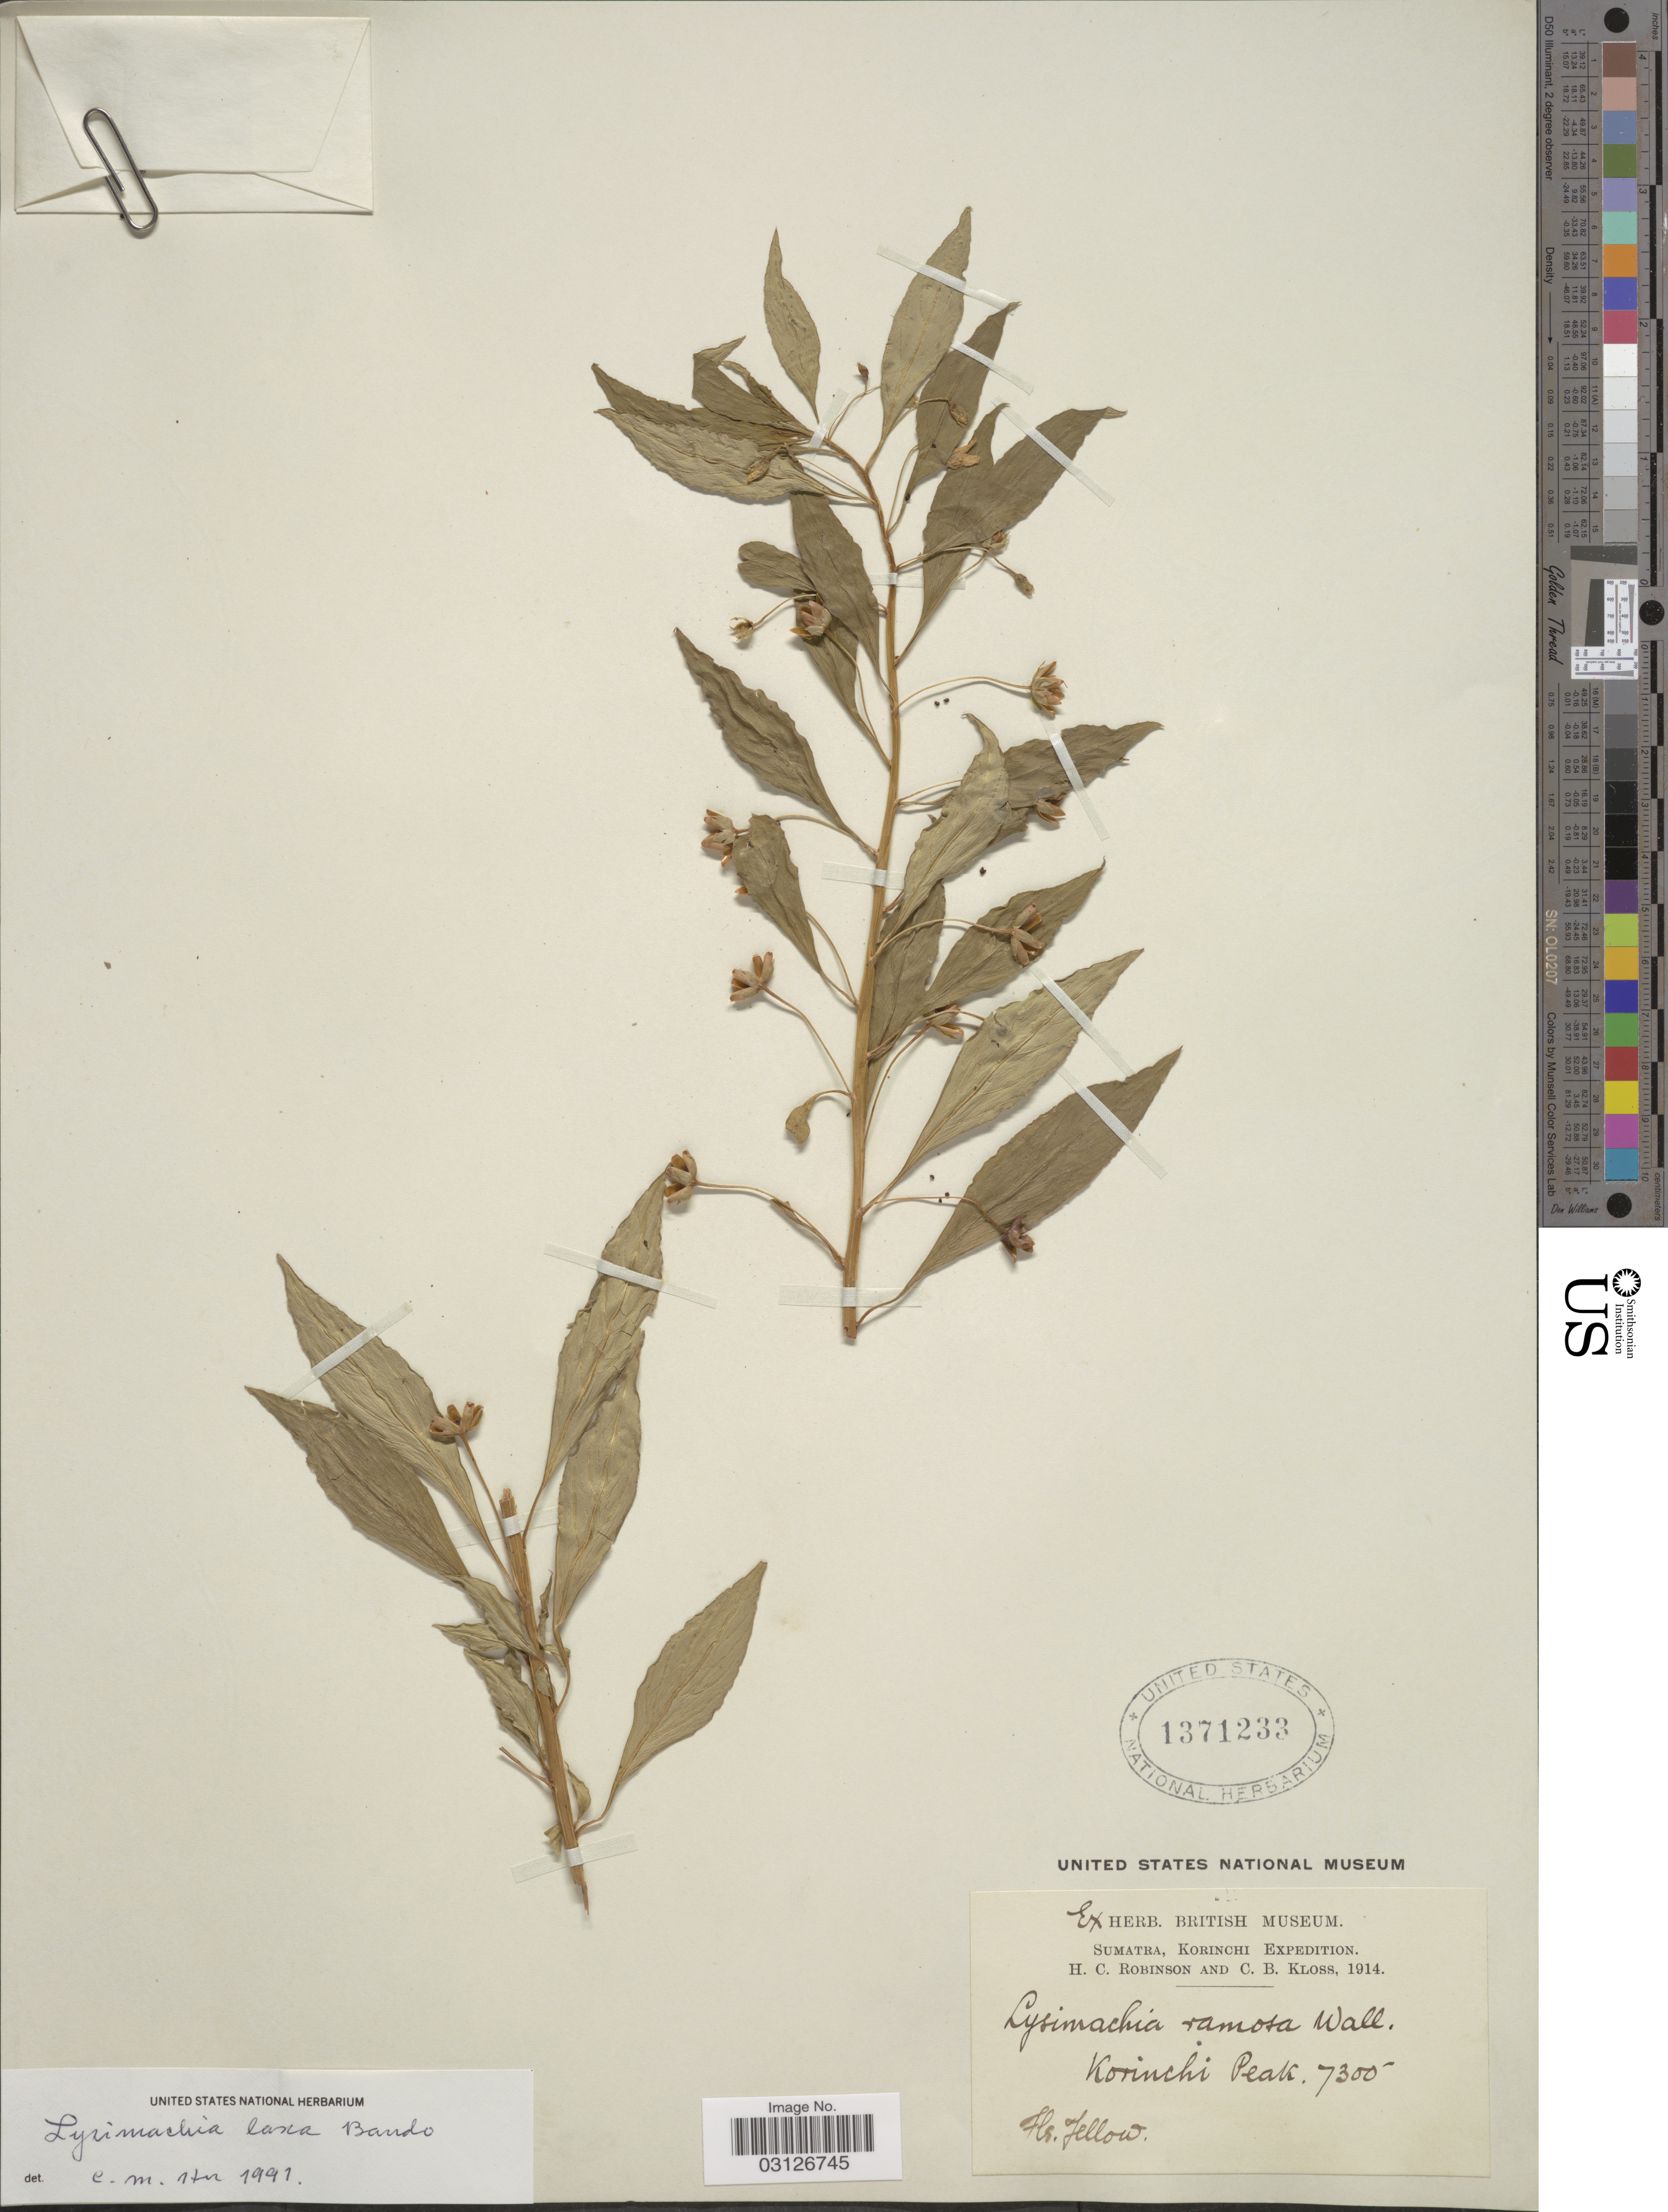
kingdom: Plantae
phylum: Tracheophyta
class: Magnoliopsida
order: Ericales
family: Primulaceae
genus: Lysimachia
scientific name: Lysimachia laxa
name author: Baudo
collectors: H. C. Robinson & C. Kloss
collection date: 1914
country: Indonesia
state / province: Sumatra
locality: Korinchi. Korinchi Peak.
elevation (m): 2225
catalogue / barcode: US 1371233